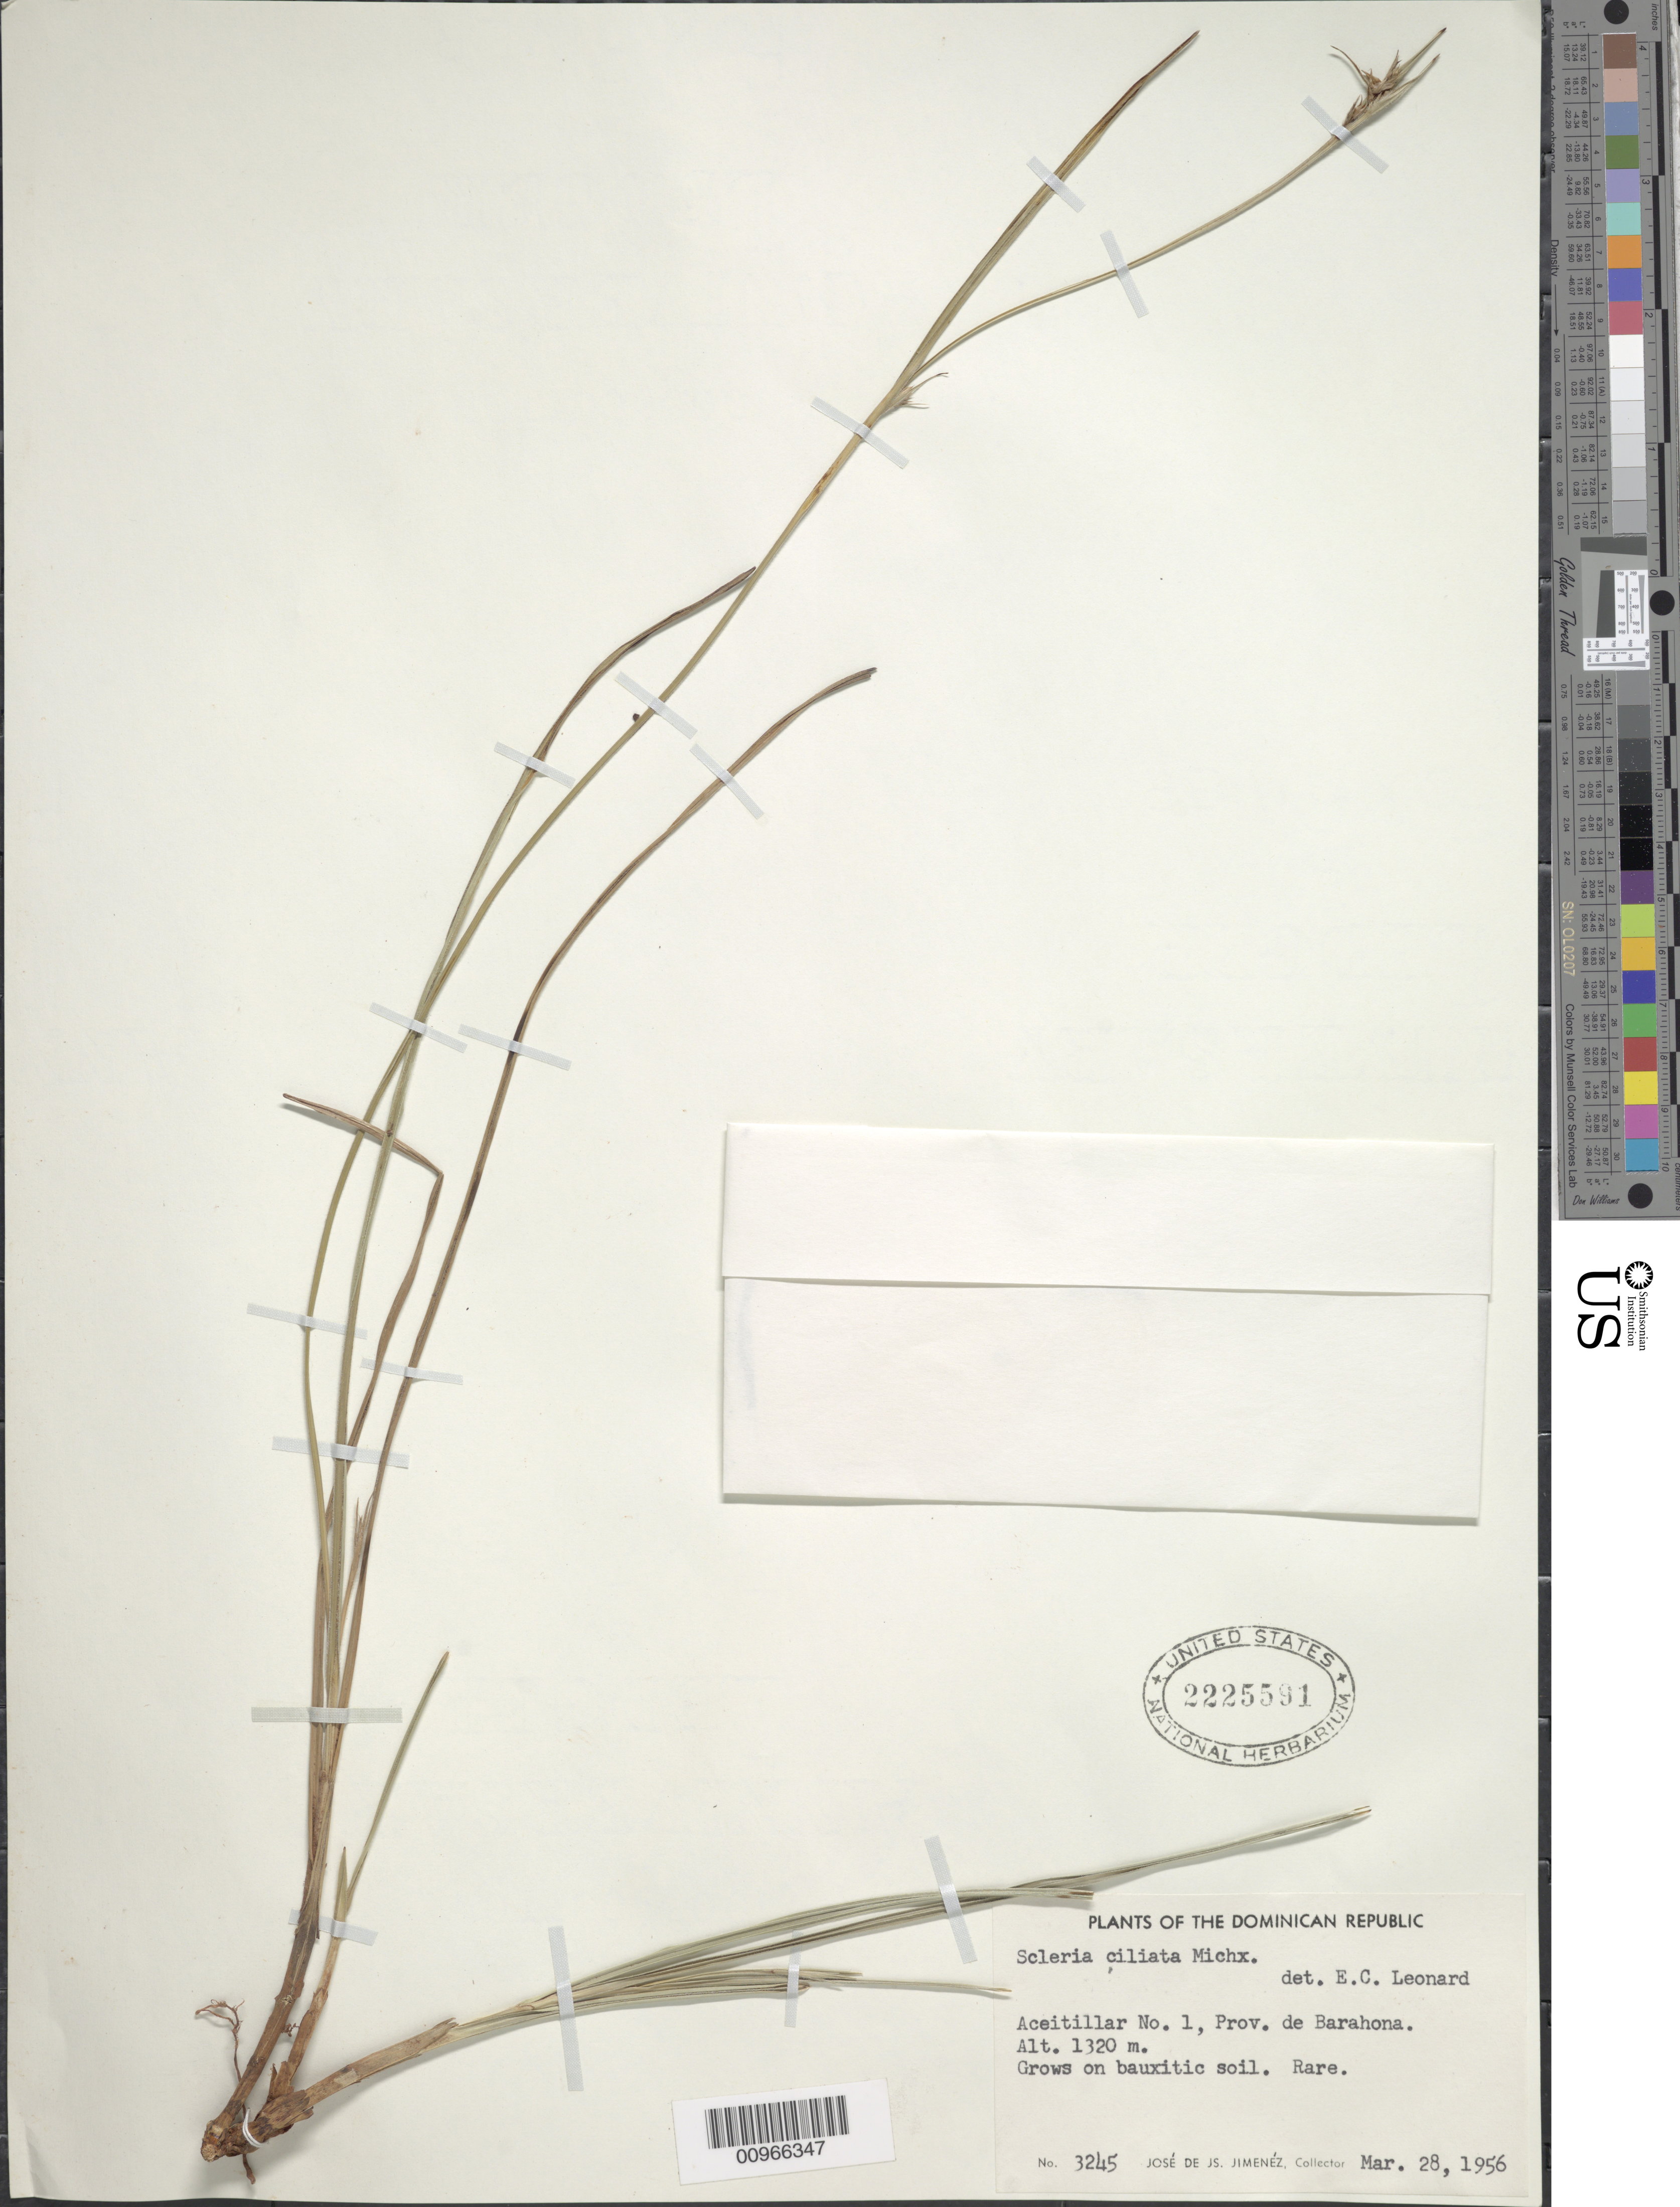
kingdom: Plantae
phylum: Tracheophyta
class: Liliopsida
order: Poales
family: Cyperaceae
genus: Scleria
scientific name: Scleria ciliata var. ciliata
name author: Michx.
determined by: Leonard, Emery C., (US)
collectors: J. J. Jiménez Almonte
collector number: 3245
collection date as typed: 28 Mar 1956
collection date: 1956-03-28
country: Dominican Republic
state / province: Barahona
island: Hispaniola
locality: Aceitillar No. 1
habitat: On bauxite soil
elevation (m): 1320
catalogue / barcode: US 2225591